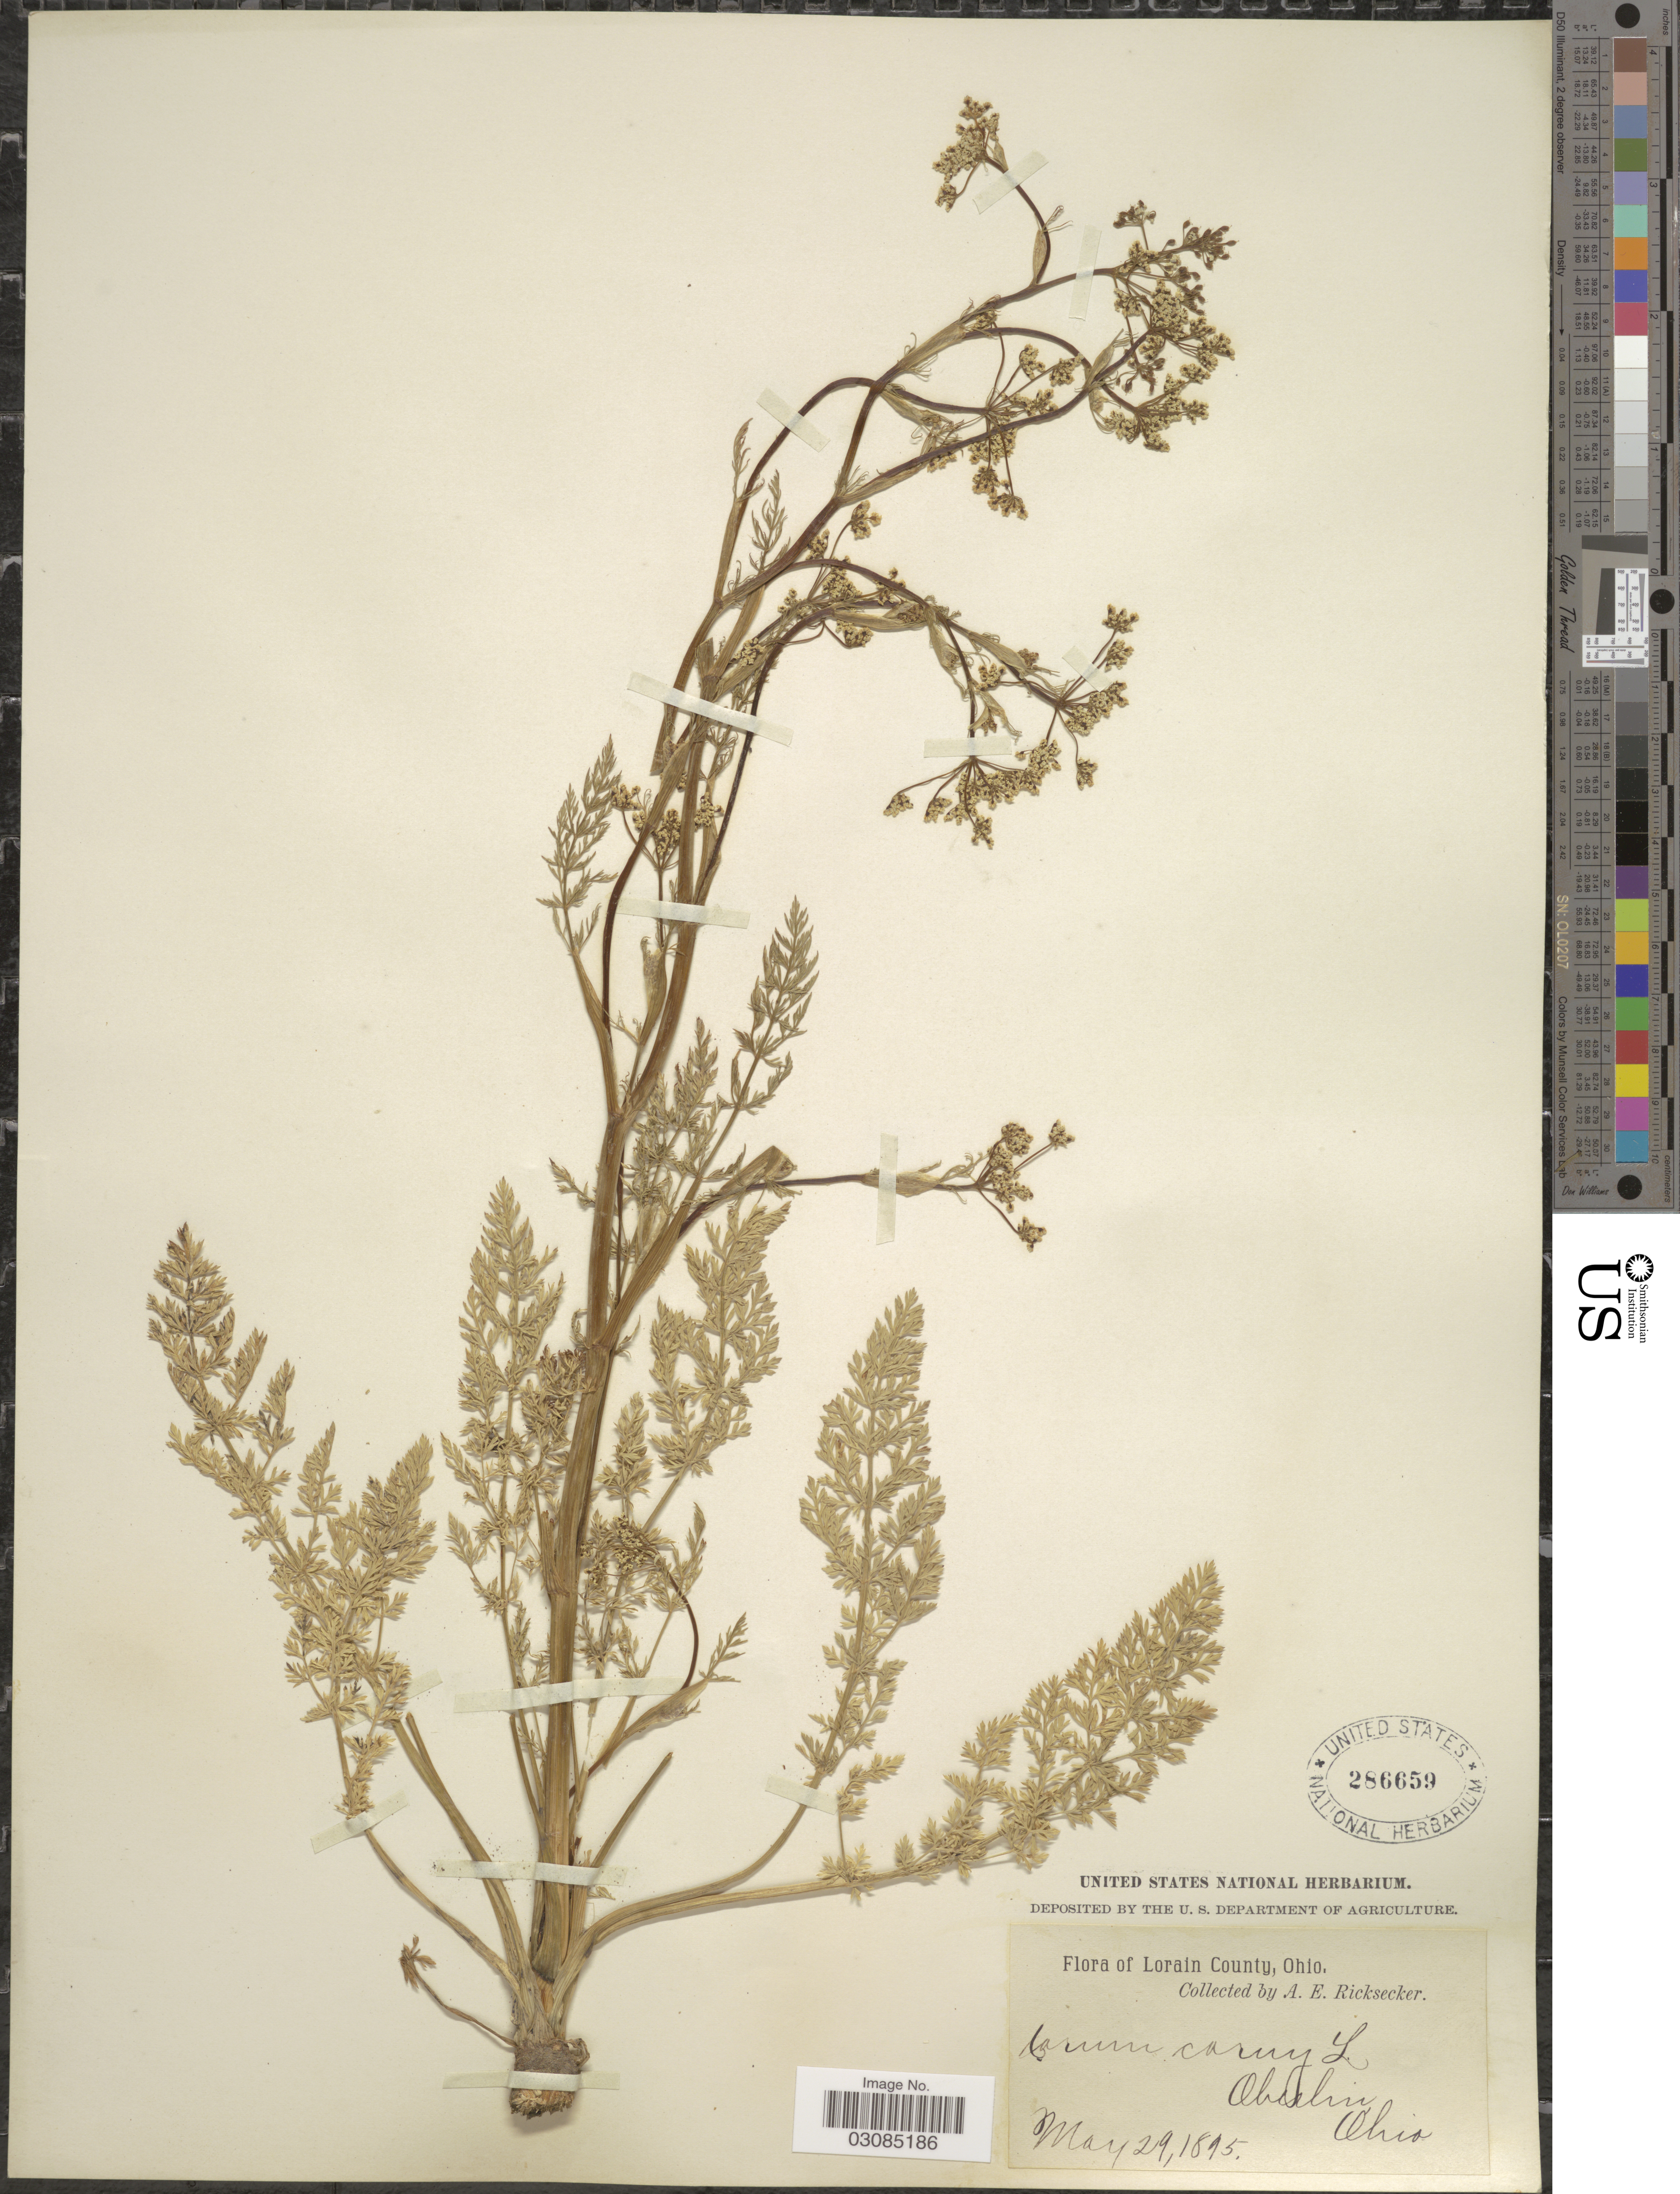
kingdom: Plantae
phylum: Tracheophyta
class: Magnoliopsida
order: Apiales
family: Apiaceae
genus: Carum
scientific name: Carum carvi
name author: L.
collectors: A. E. Ricksecker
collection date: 1895-05-29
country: United States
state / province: Ohio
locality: Lorain County. Oberlin.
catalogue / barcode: US 286659